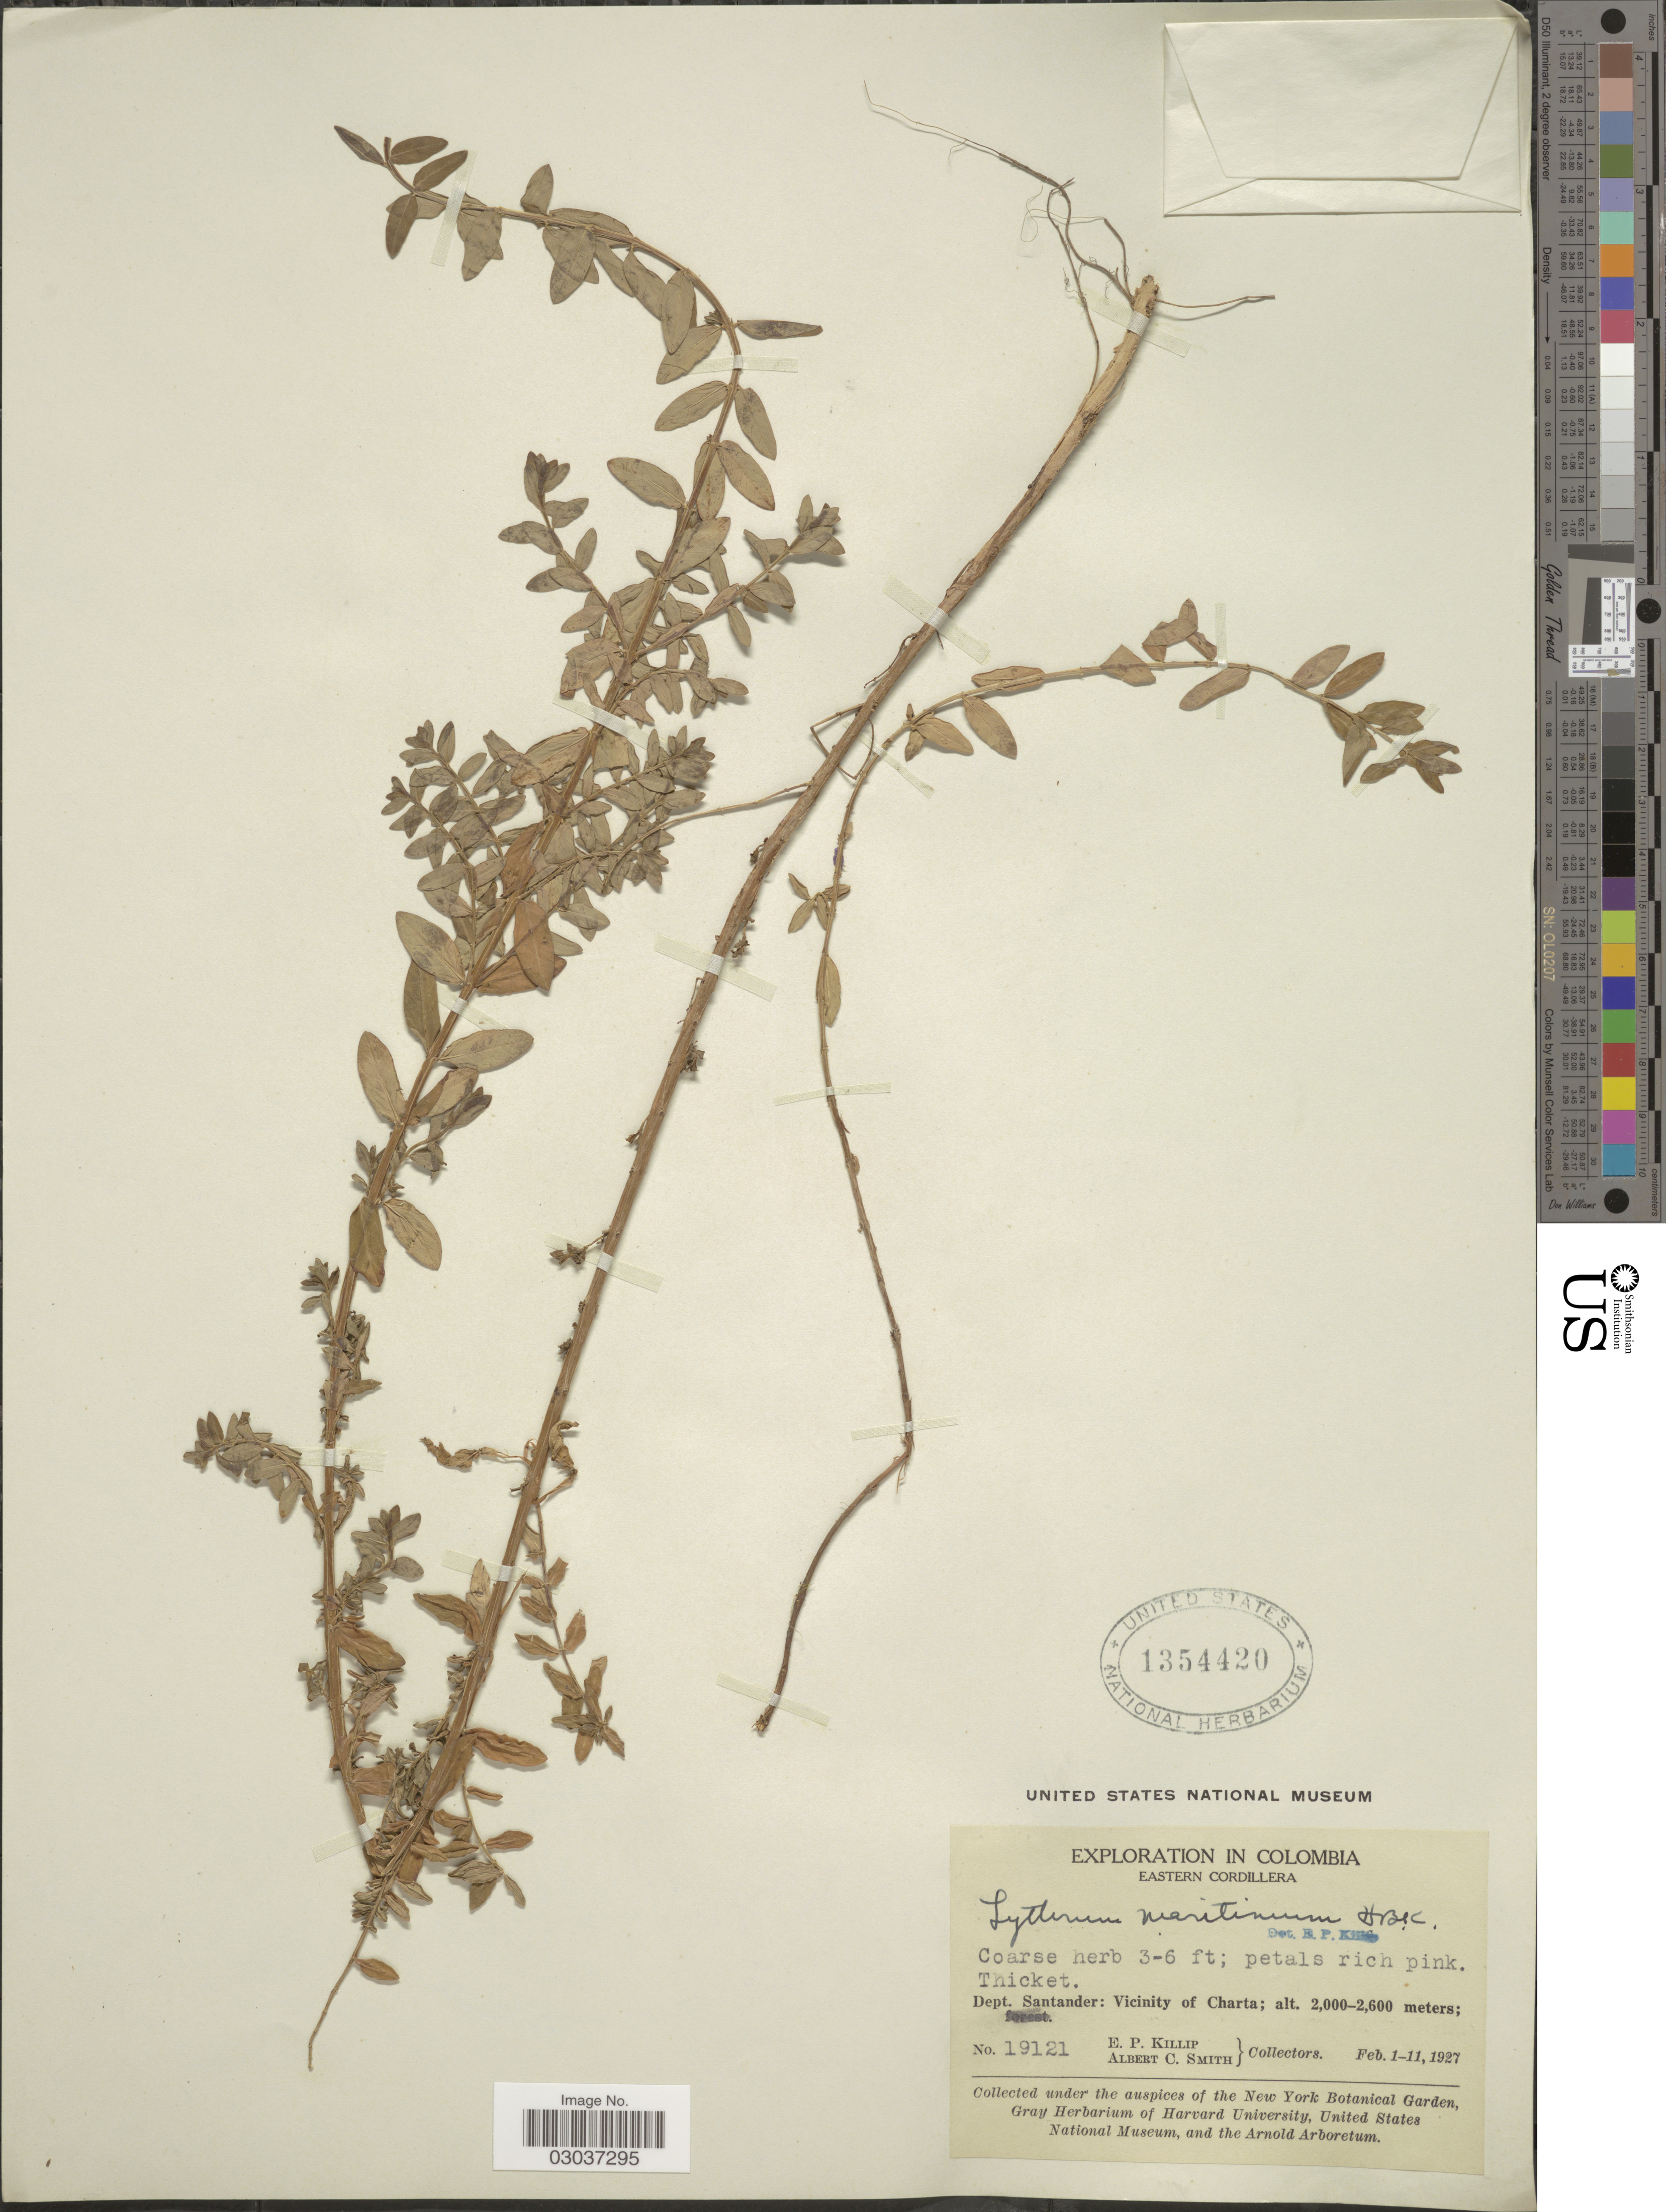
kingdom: Plantae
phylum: Tracheophyta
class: Magnoliopsida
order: Myrtales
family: Lythraceae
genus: Lythrum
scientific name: Lythrum maritimum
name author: Kunth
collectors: E. P. Killip & A. C. Smith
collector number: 19121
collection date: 1927-02-01/1927-02-11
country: Colombia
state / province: Santander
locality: Eastern Cordillera. Dept. Santander: Vicinity of Charta.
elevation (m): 2000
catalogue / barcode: US 1354420